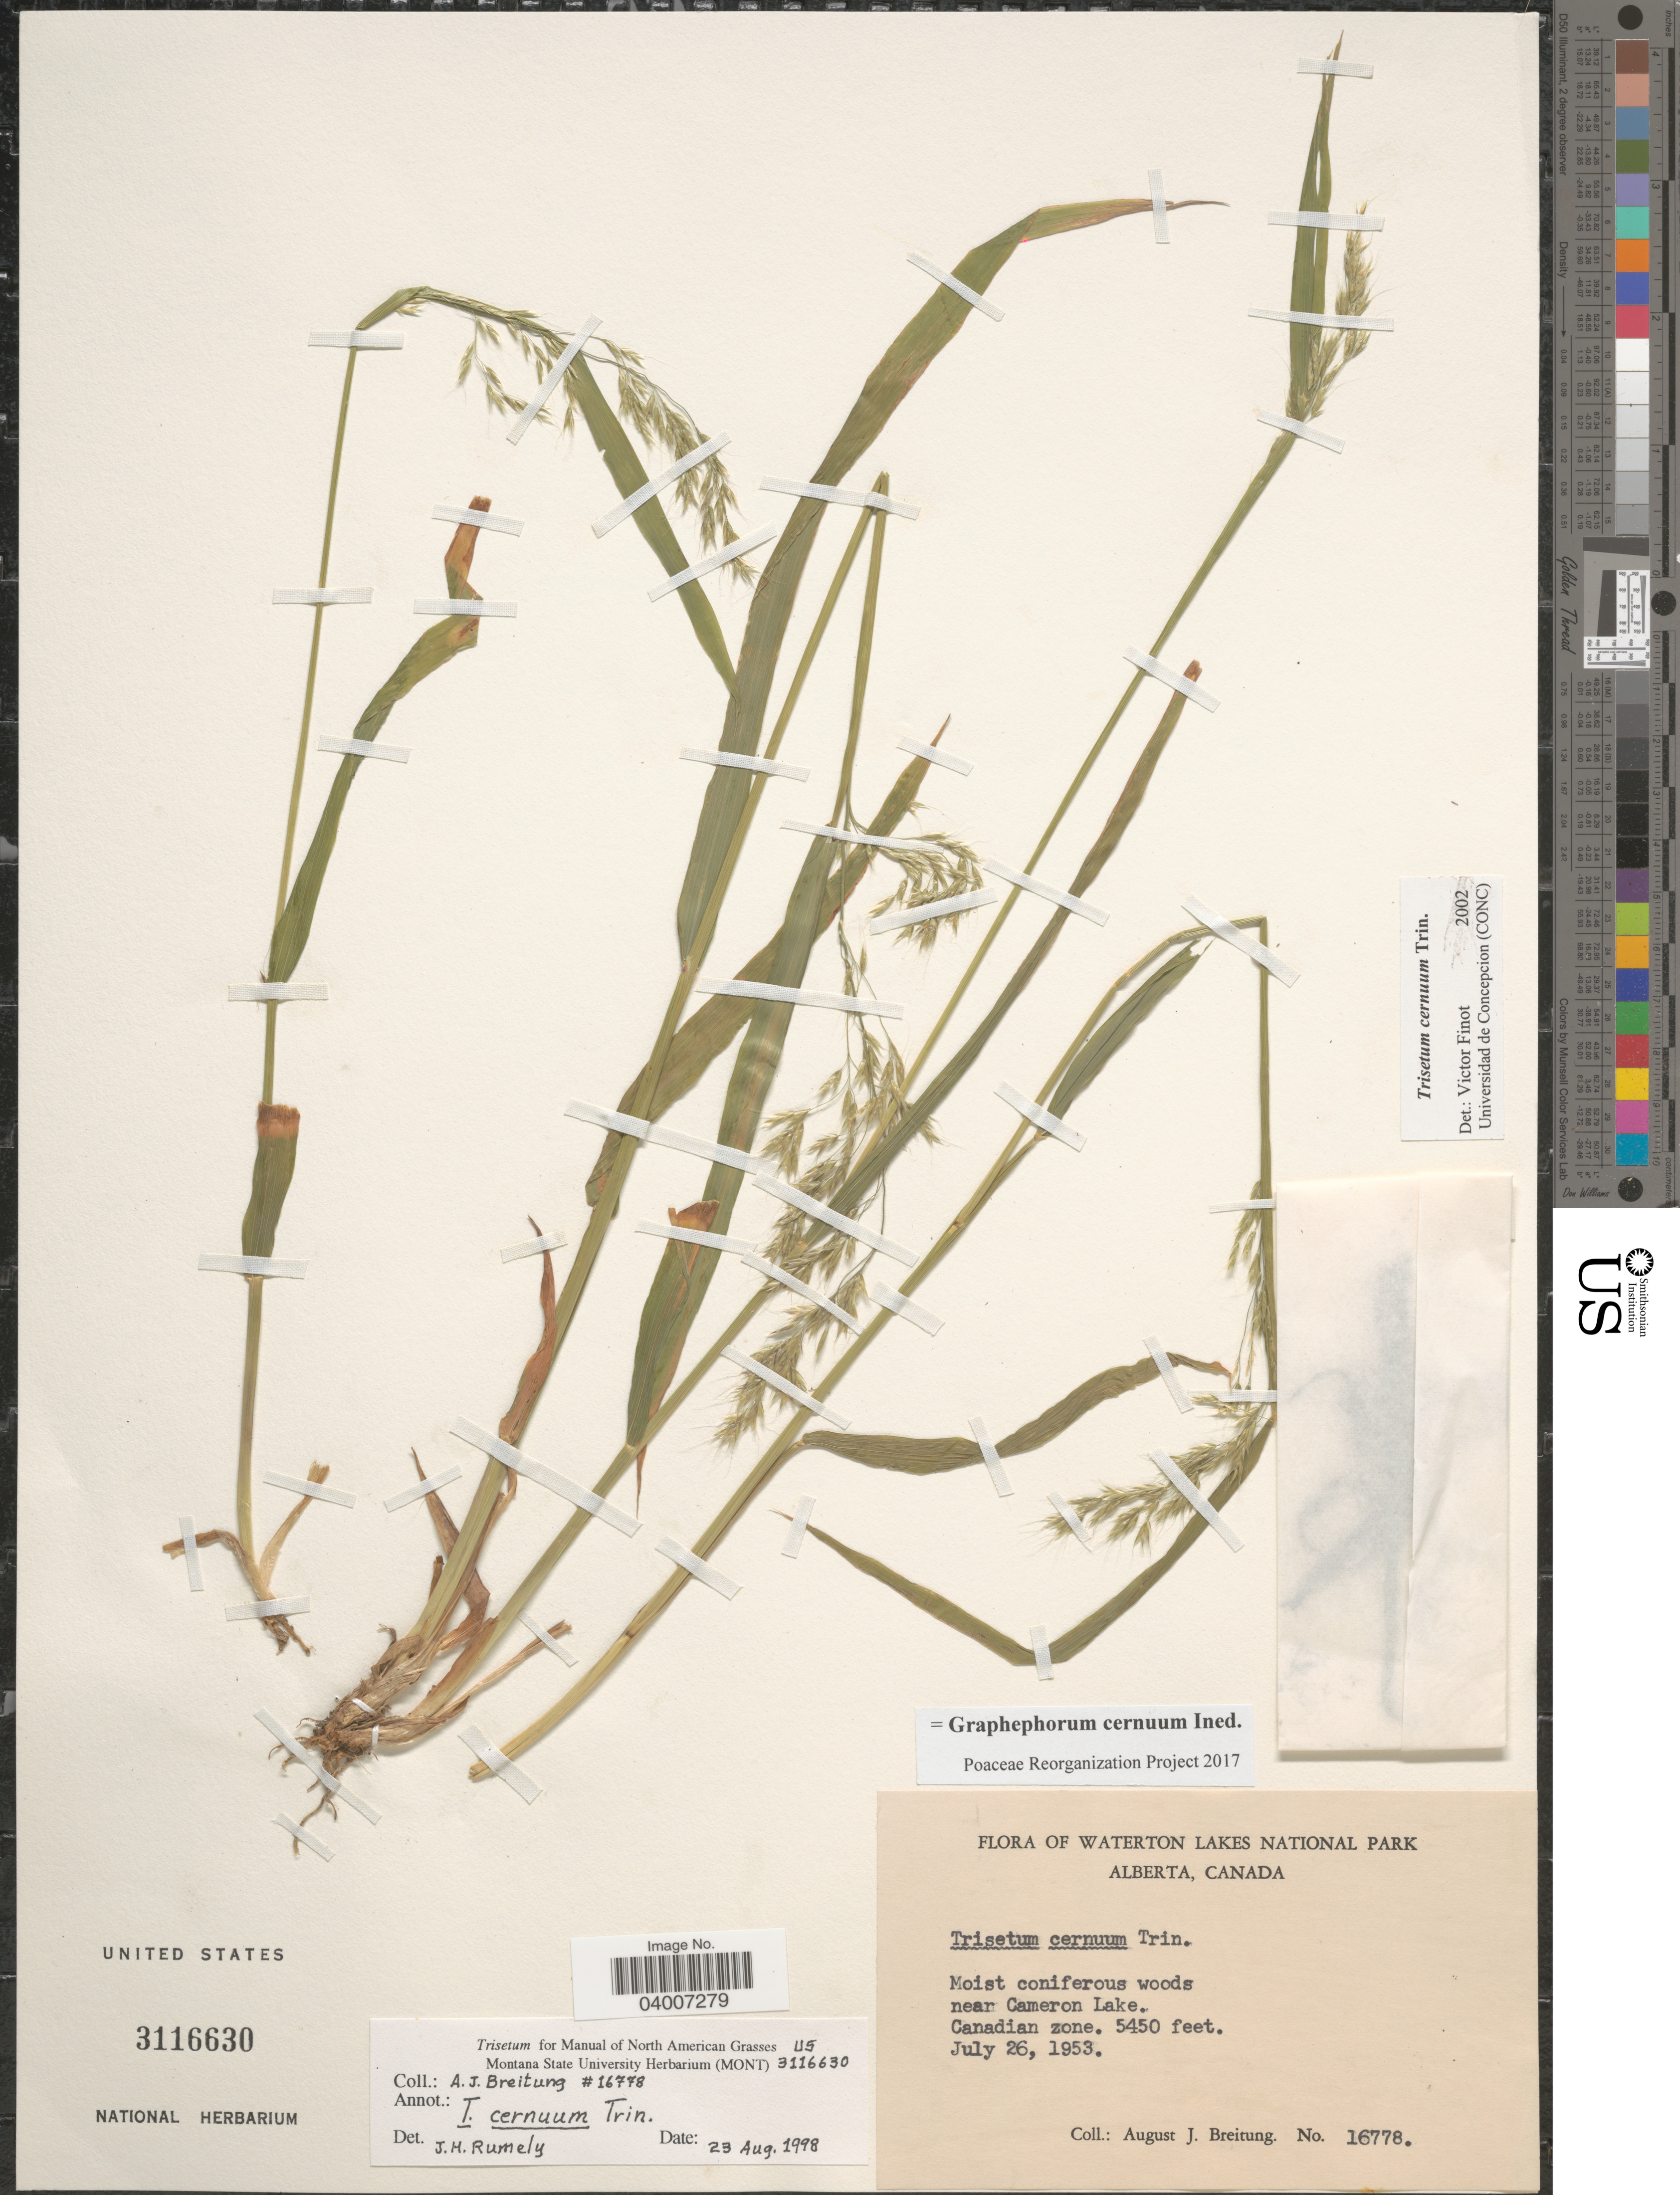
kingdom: Plantae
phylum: Tracheophyta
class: Liliopsida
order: Poales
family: Poaceae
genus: Graphephorum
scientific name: Graphephorum cernuum ined.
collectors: A. Breitung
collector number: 16778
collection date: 1953-07-26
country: Canada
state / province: Alberta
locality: Waterton Lakes National Park. Moist coniferous woods near Cameron Lake. Canadian zone.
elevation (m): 1661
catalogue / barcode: US 3116630